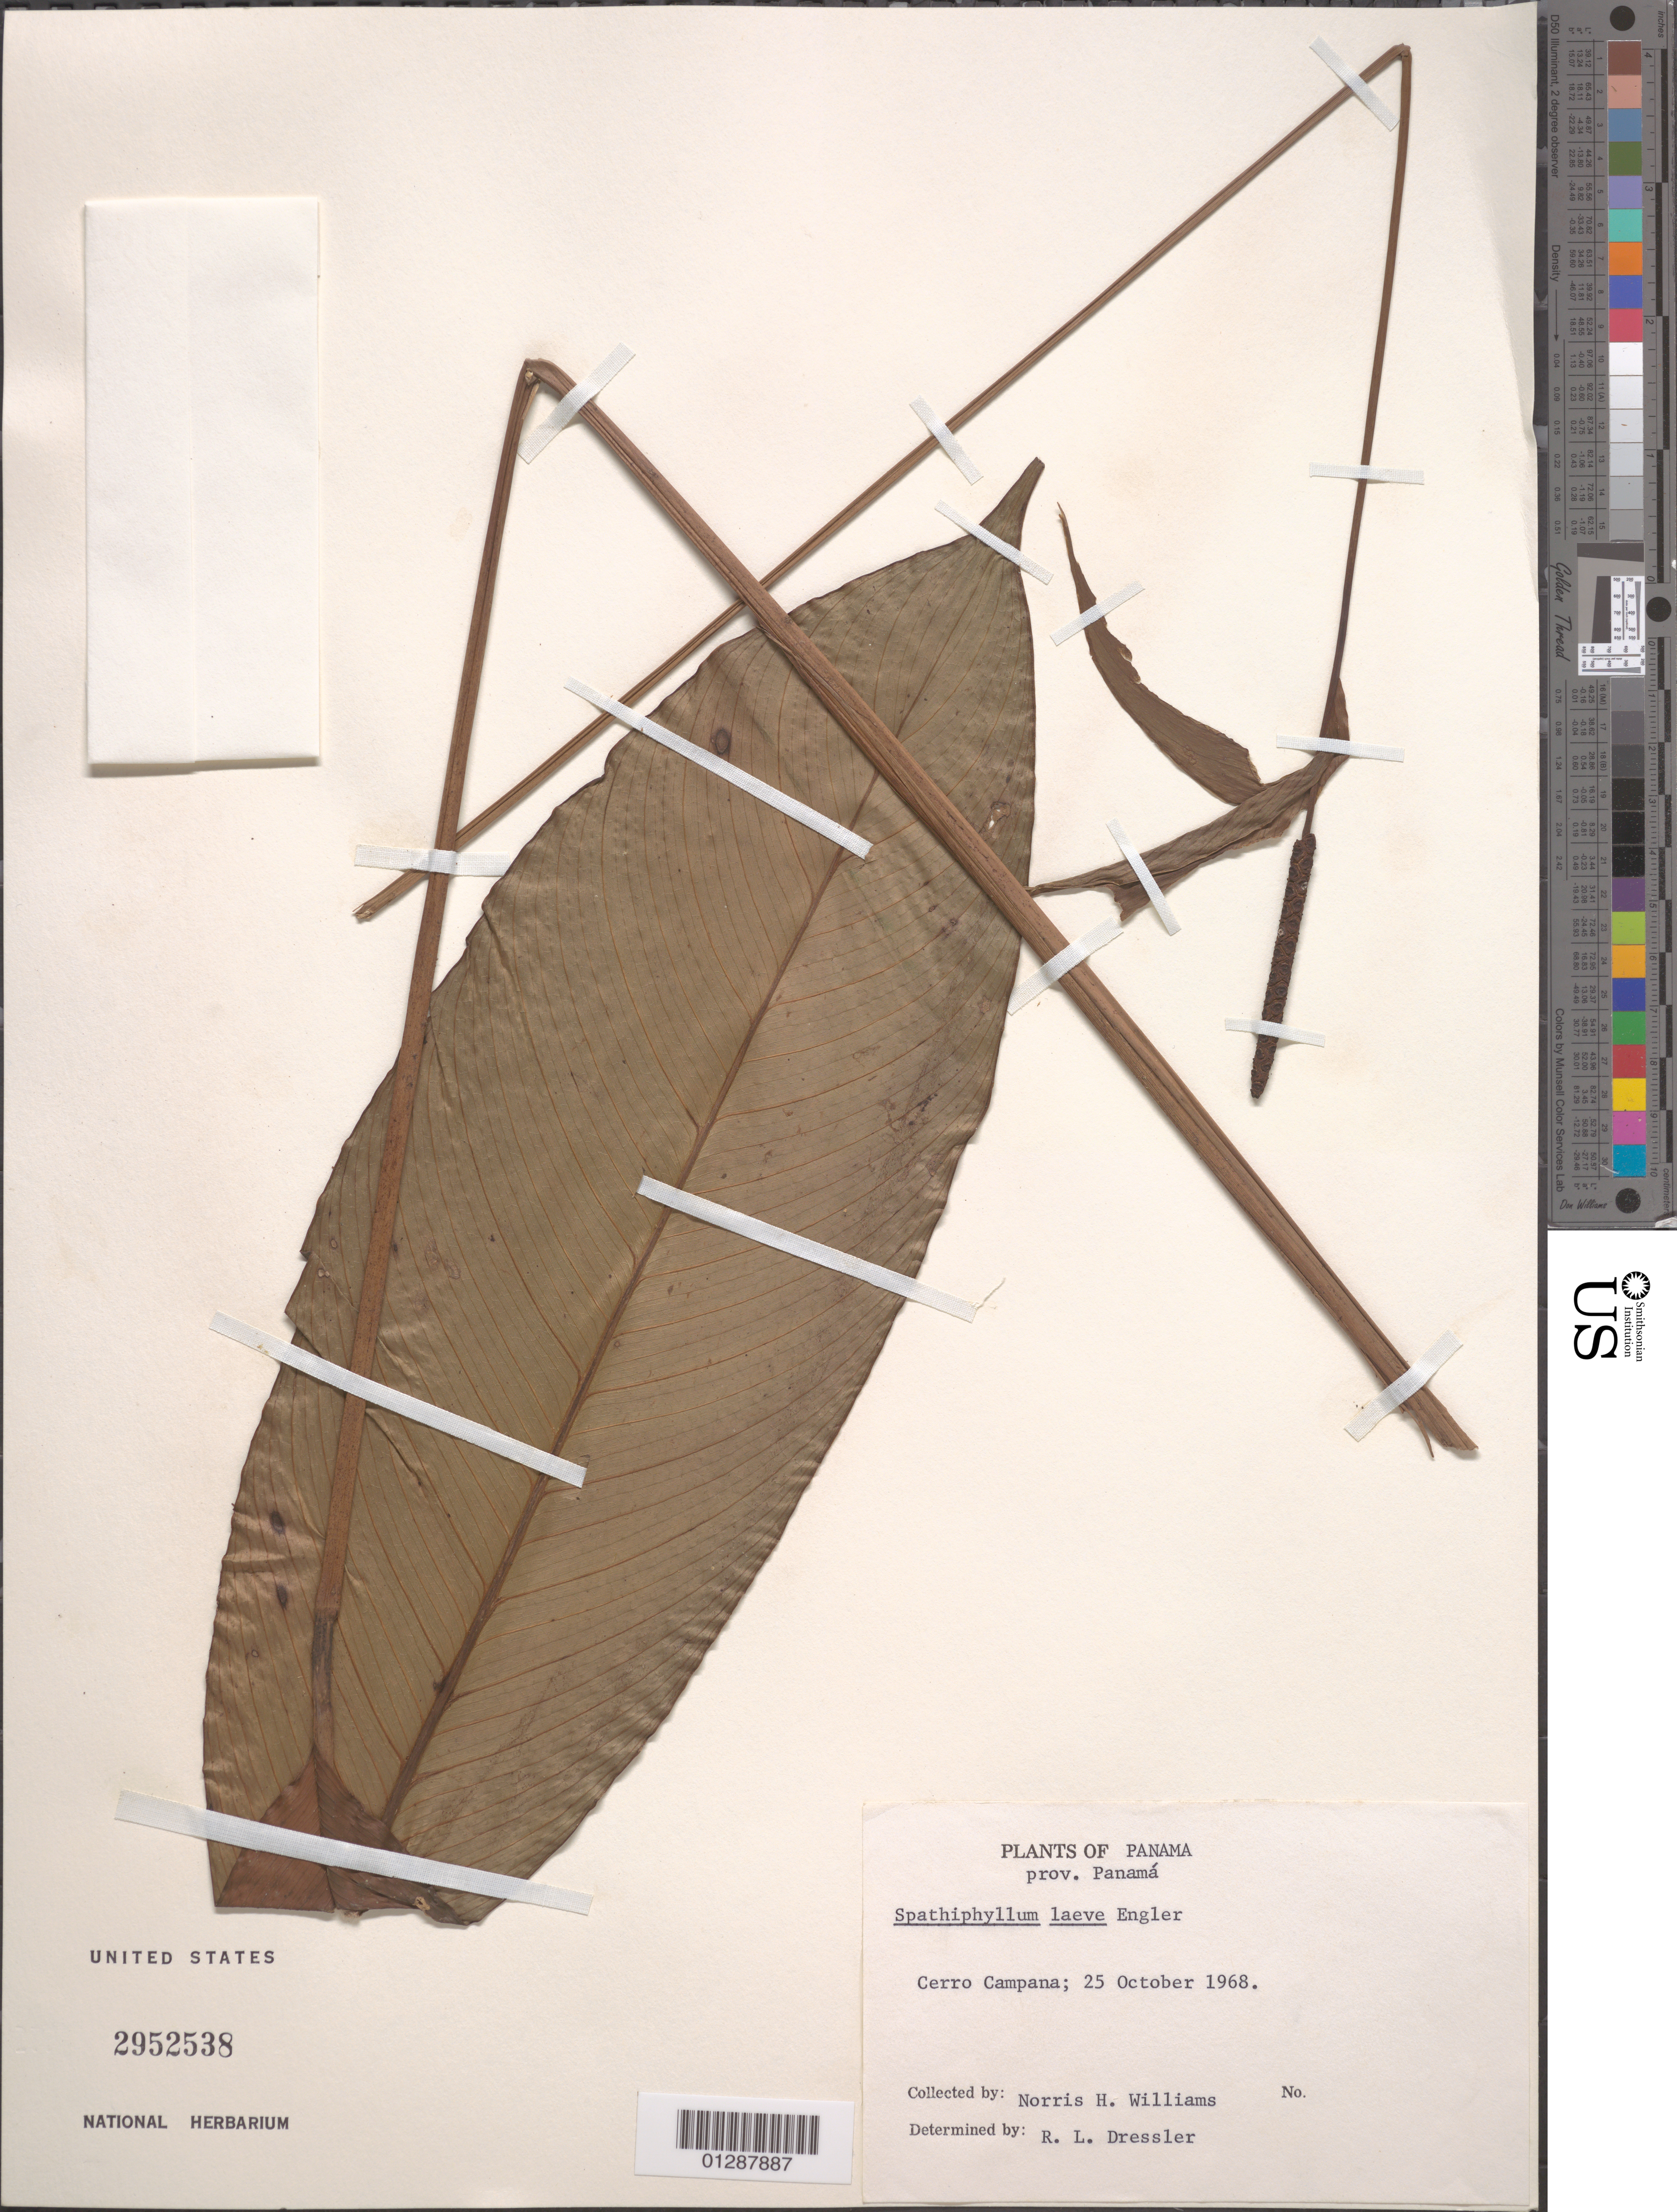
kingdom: Plantae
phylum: Tracheophyta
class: Liliopsida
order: Alismatales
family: Araceae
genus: Spathiphyllum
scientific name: Spathiphyllum laeve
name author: Engl.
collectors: N. H. Williams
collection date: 1968-10-25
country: Panama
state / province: Panamá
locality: Cerro Campana.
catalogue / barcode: US 2952538